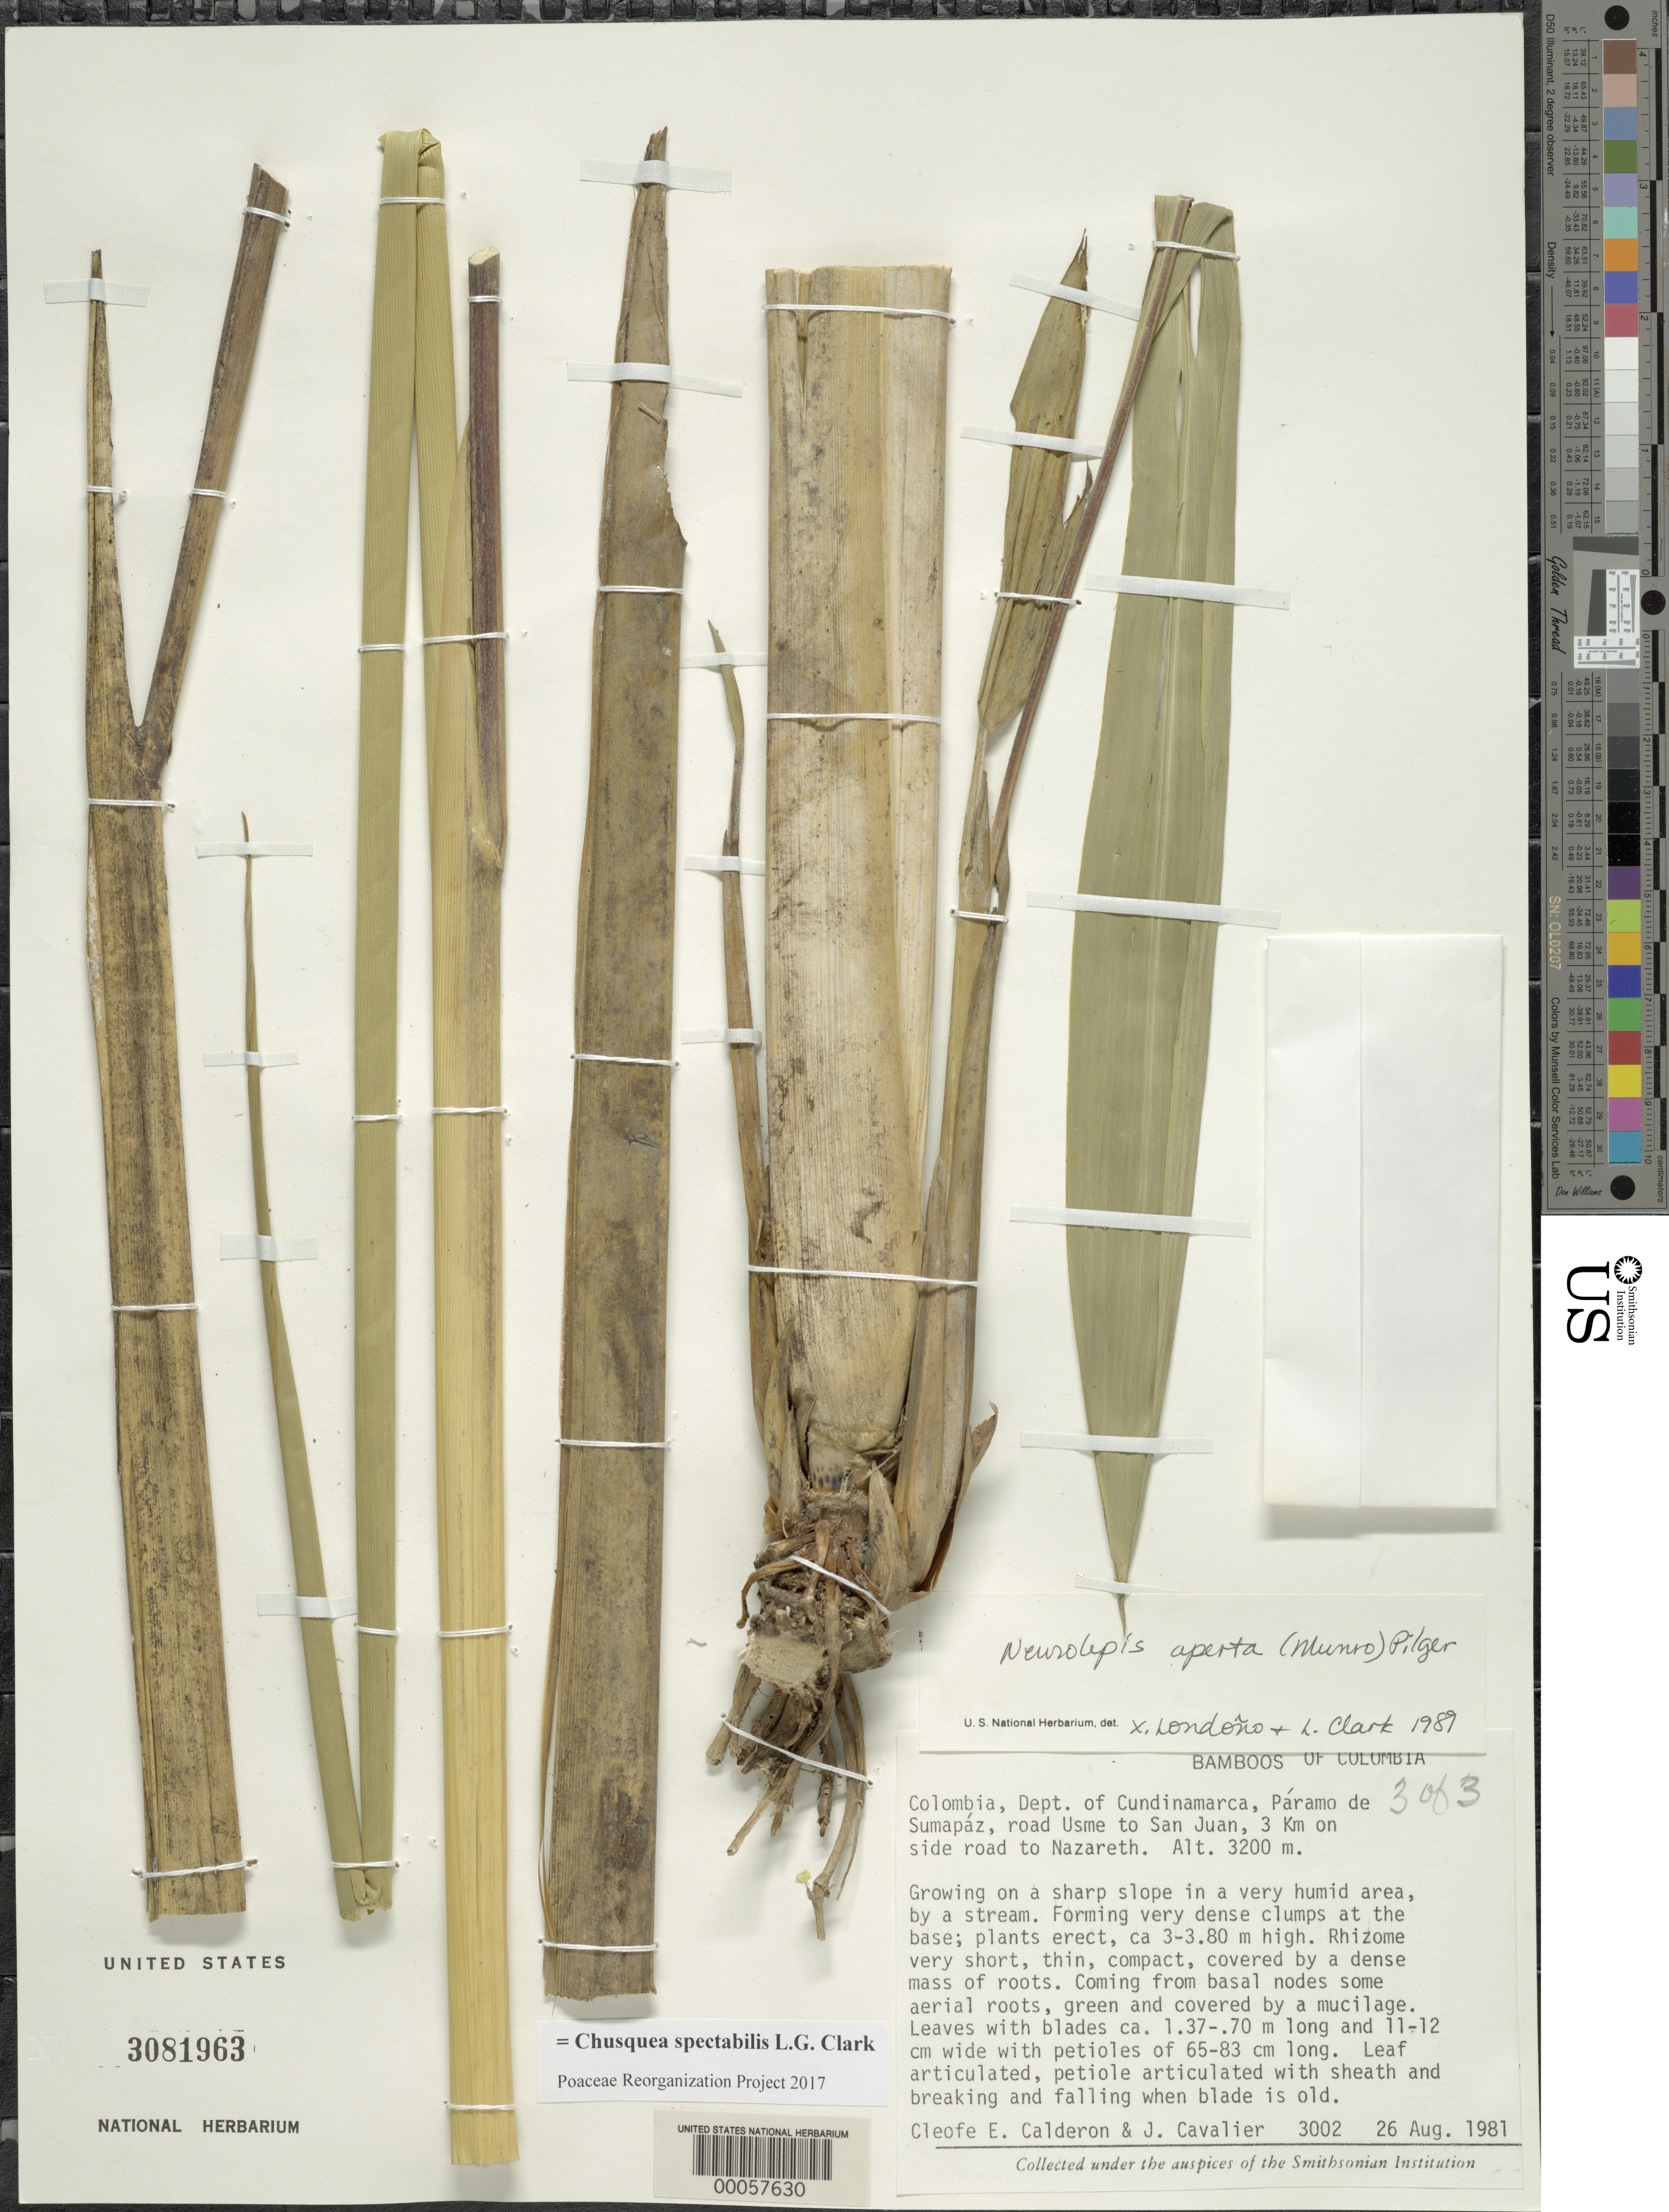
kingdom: Plantae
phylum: Tracheophyta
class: Liliopsida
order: Poales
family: Poaceae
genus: Chusquea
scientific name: Chusquea spectabilis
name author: L.G. Clark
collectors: C. E. Calderón & J. Cavalier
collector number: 3002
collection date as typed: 26 Aug 1981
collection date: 1981-08-26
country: Colombia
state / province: Cundinamarca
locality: Paramo de Sumapaz, Usme to San Juan road, 3 km on side road to Nazareth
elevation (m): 3200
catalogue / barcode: US 3081963